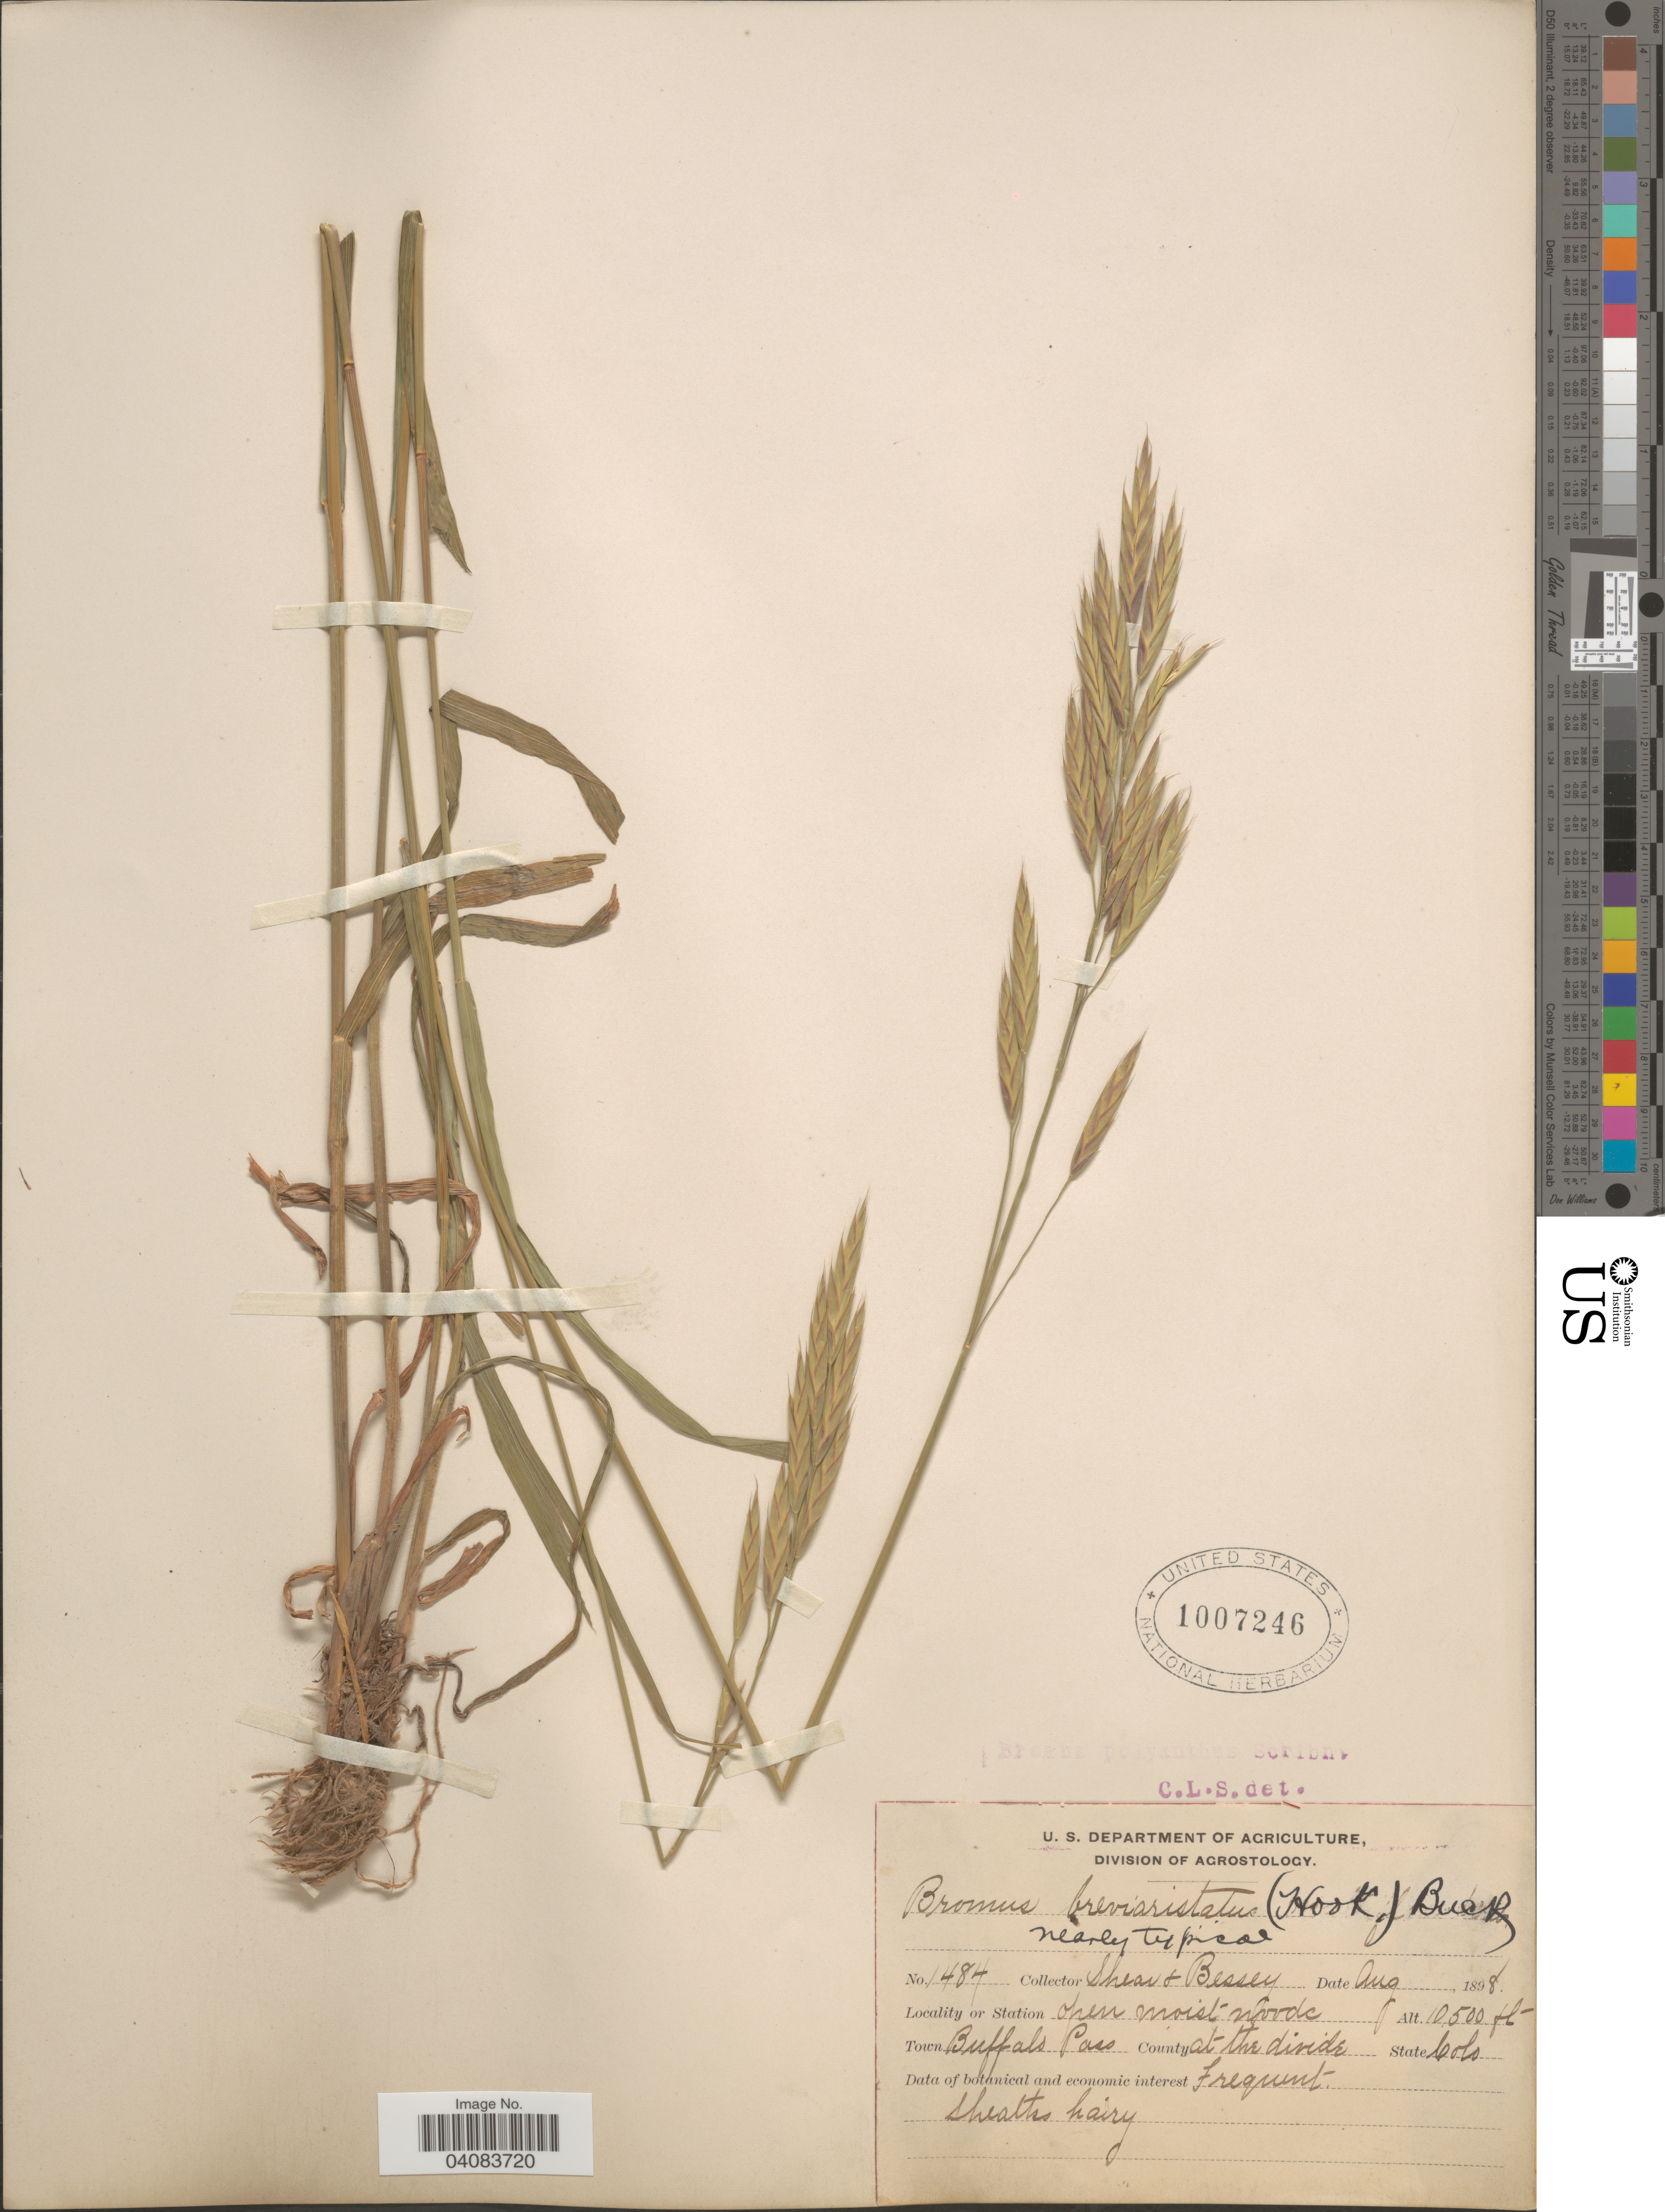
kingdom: Plantae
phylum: Tracheophyta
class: Liliopsida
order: Poales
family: Poaceae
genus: Bromus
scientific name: Bromus polyanthus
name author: Scribn. ex Shear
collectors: -- Shear & -. Bessey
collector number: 1484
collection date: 1898-08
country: United States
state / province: Colorado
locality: Town Buffalo Pass. County at the divide.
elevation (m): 3200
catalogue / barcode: US 1007246